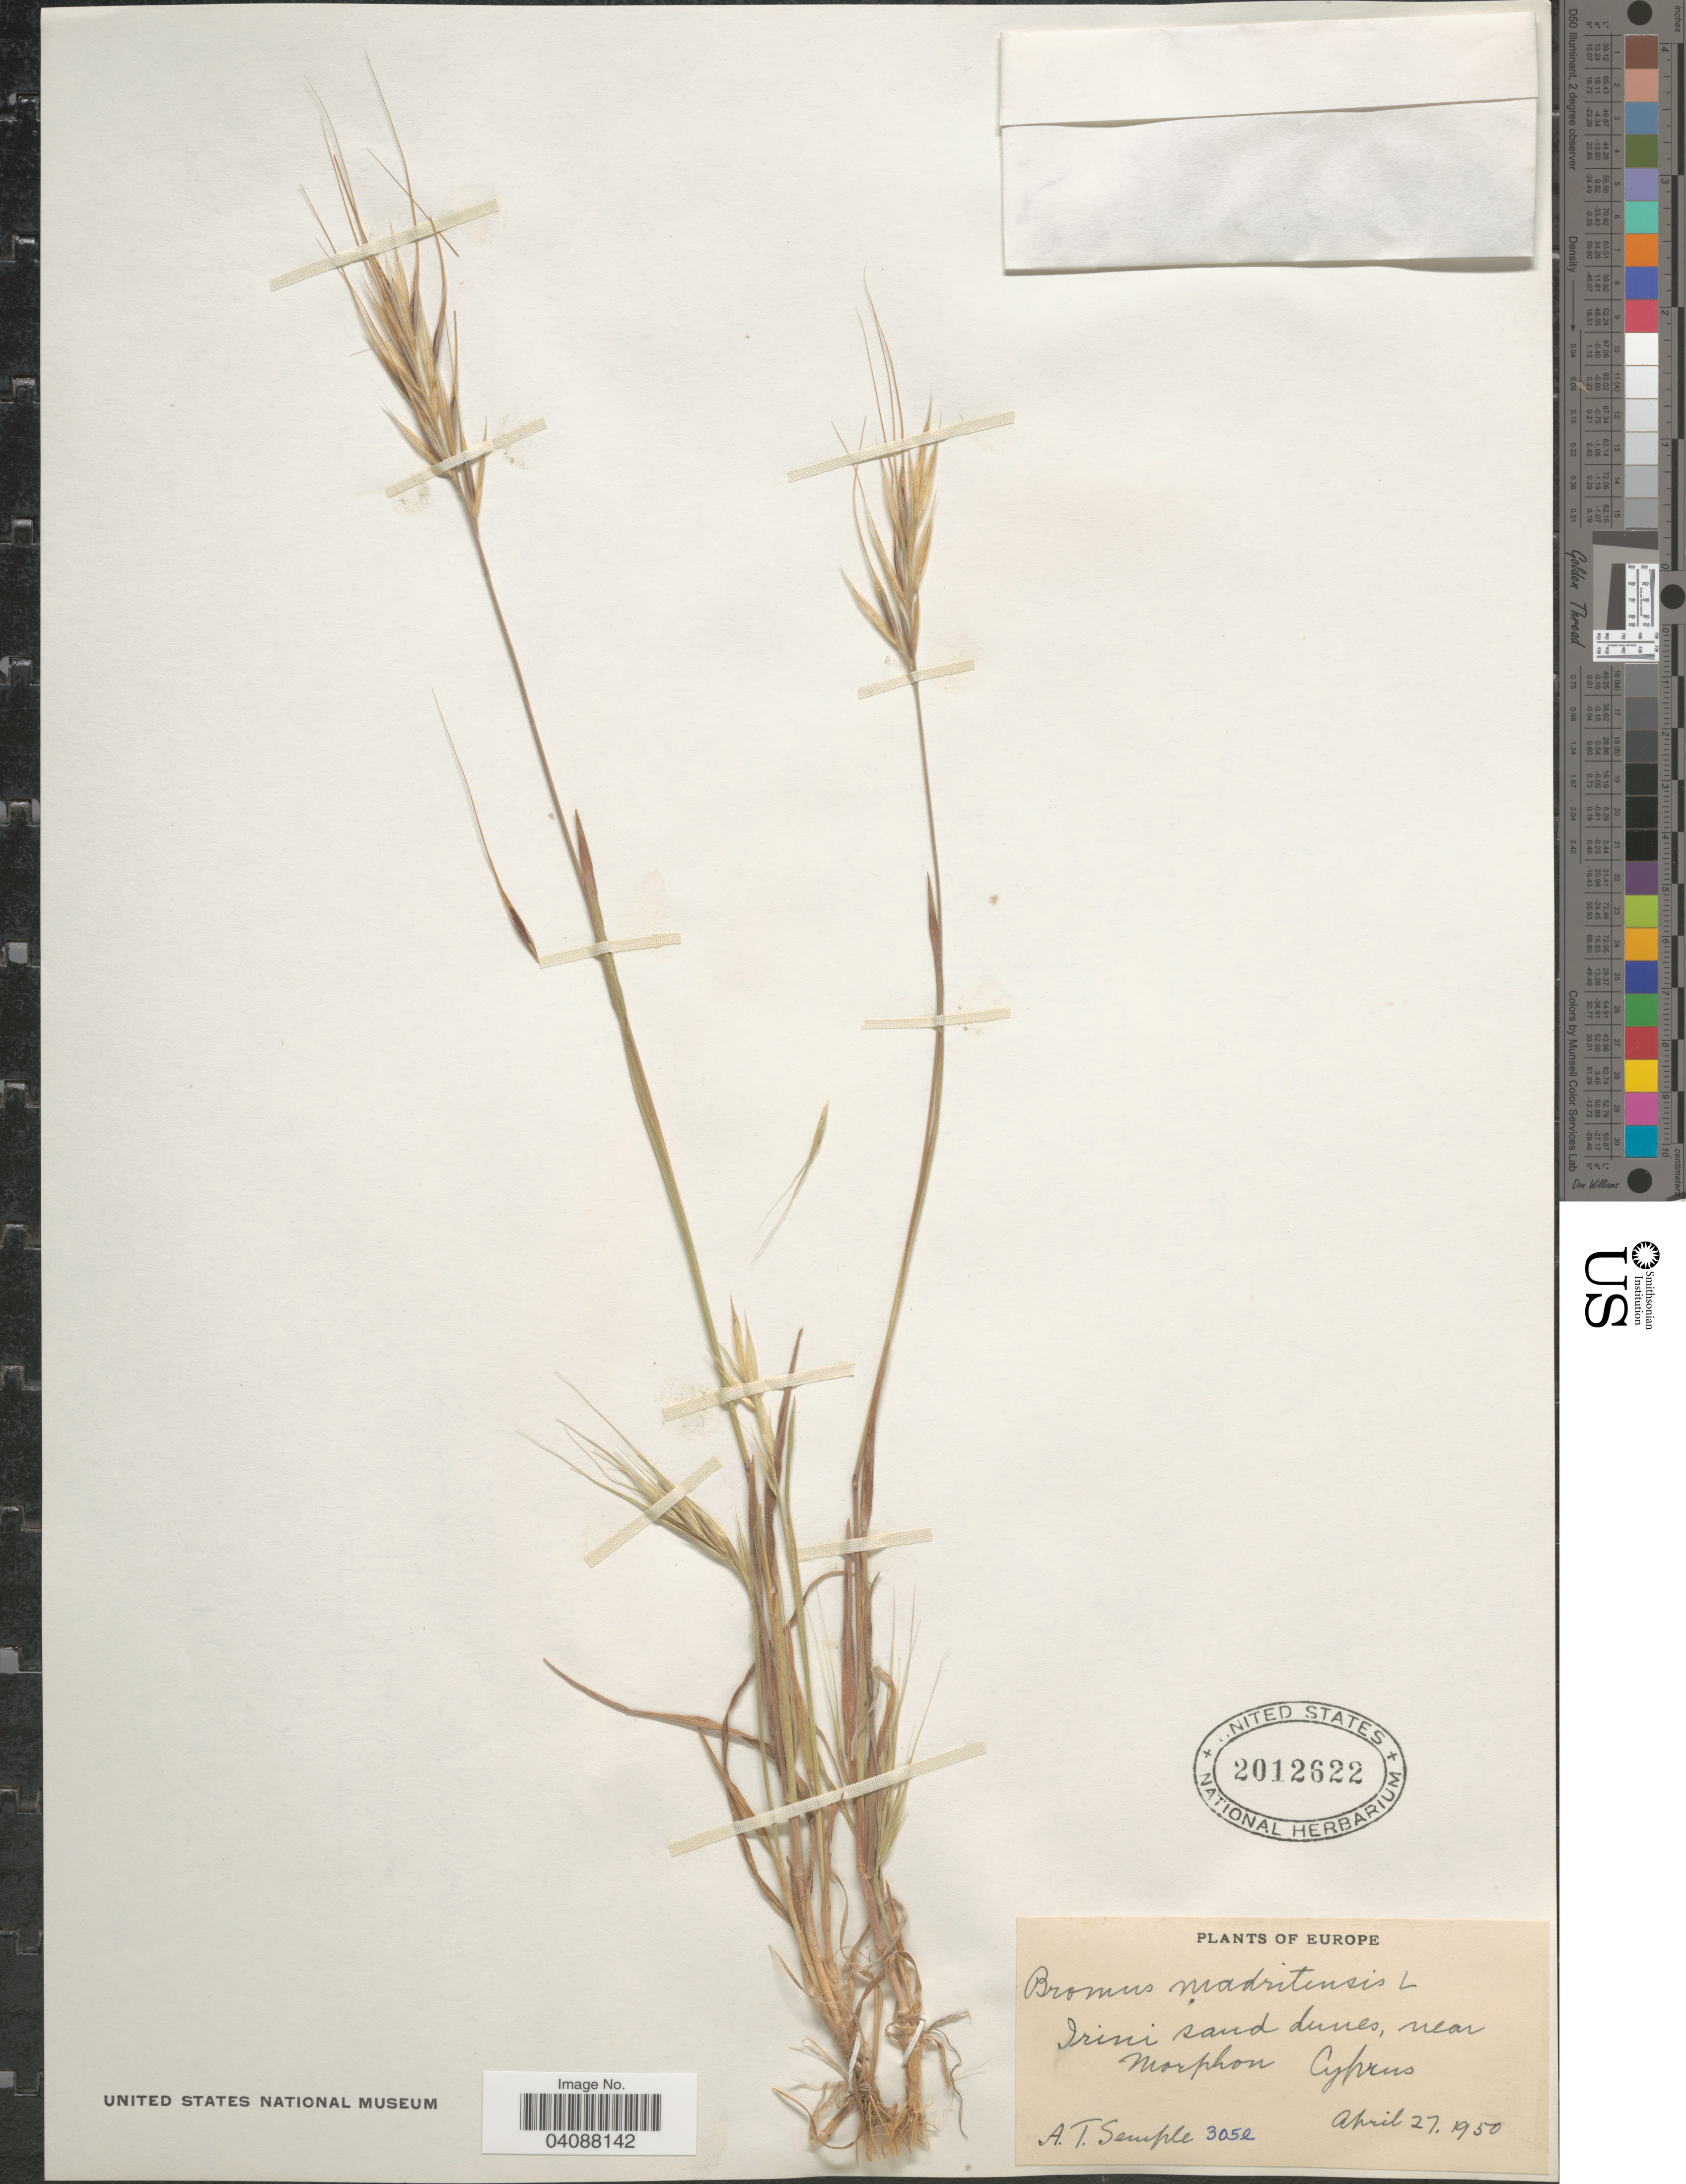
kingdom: Plantae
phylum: Tracheophyta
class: Liliopsida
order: Poales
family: Poaceae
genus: Bromus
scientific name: Bromus madritensis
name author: L.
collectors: A. Semple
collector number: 305e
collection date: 1950-04-27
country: Cyprus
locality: Irini sand dunes, near Morphon.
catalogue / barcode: US 2012622